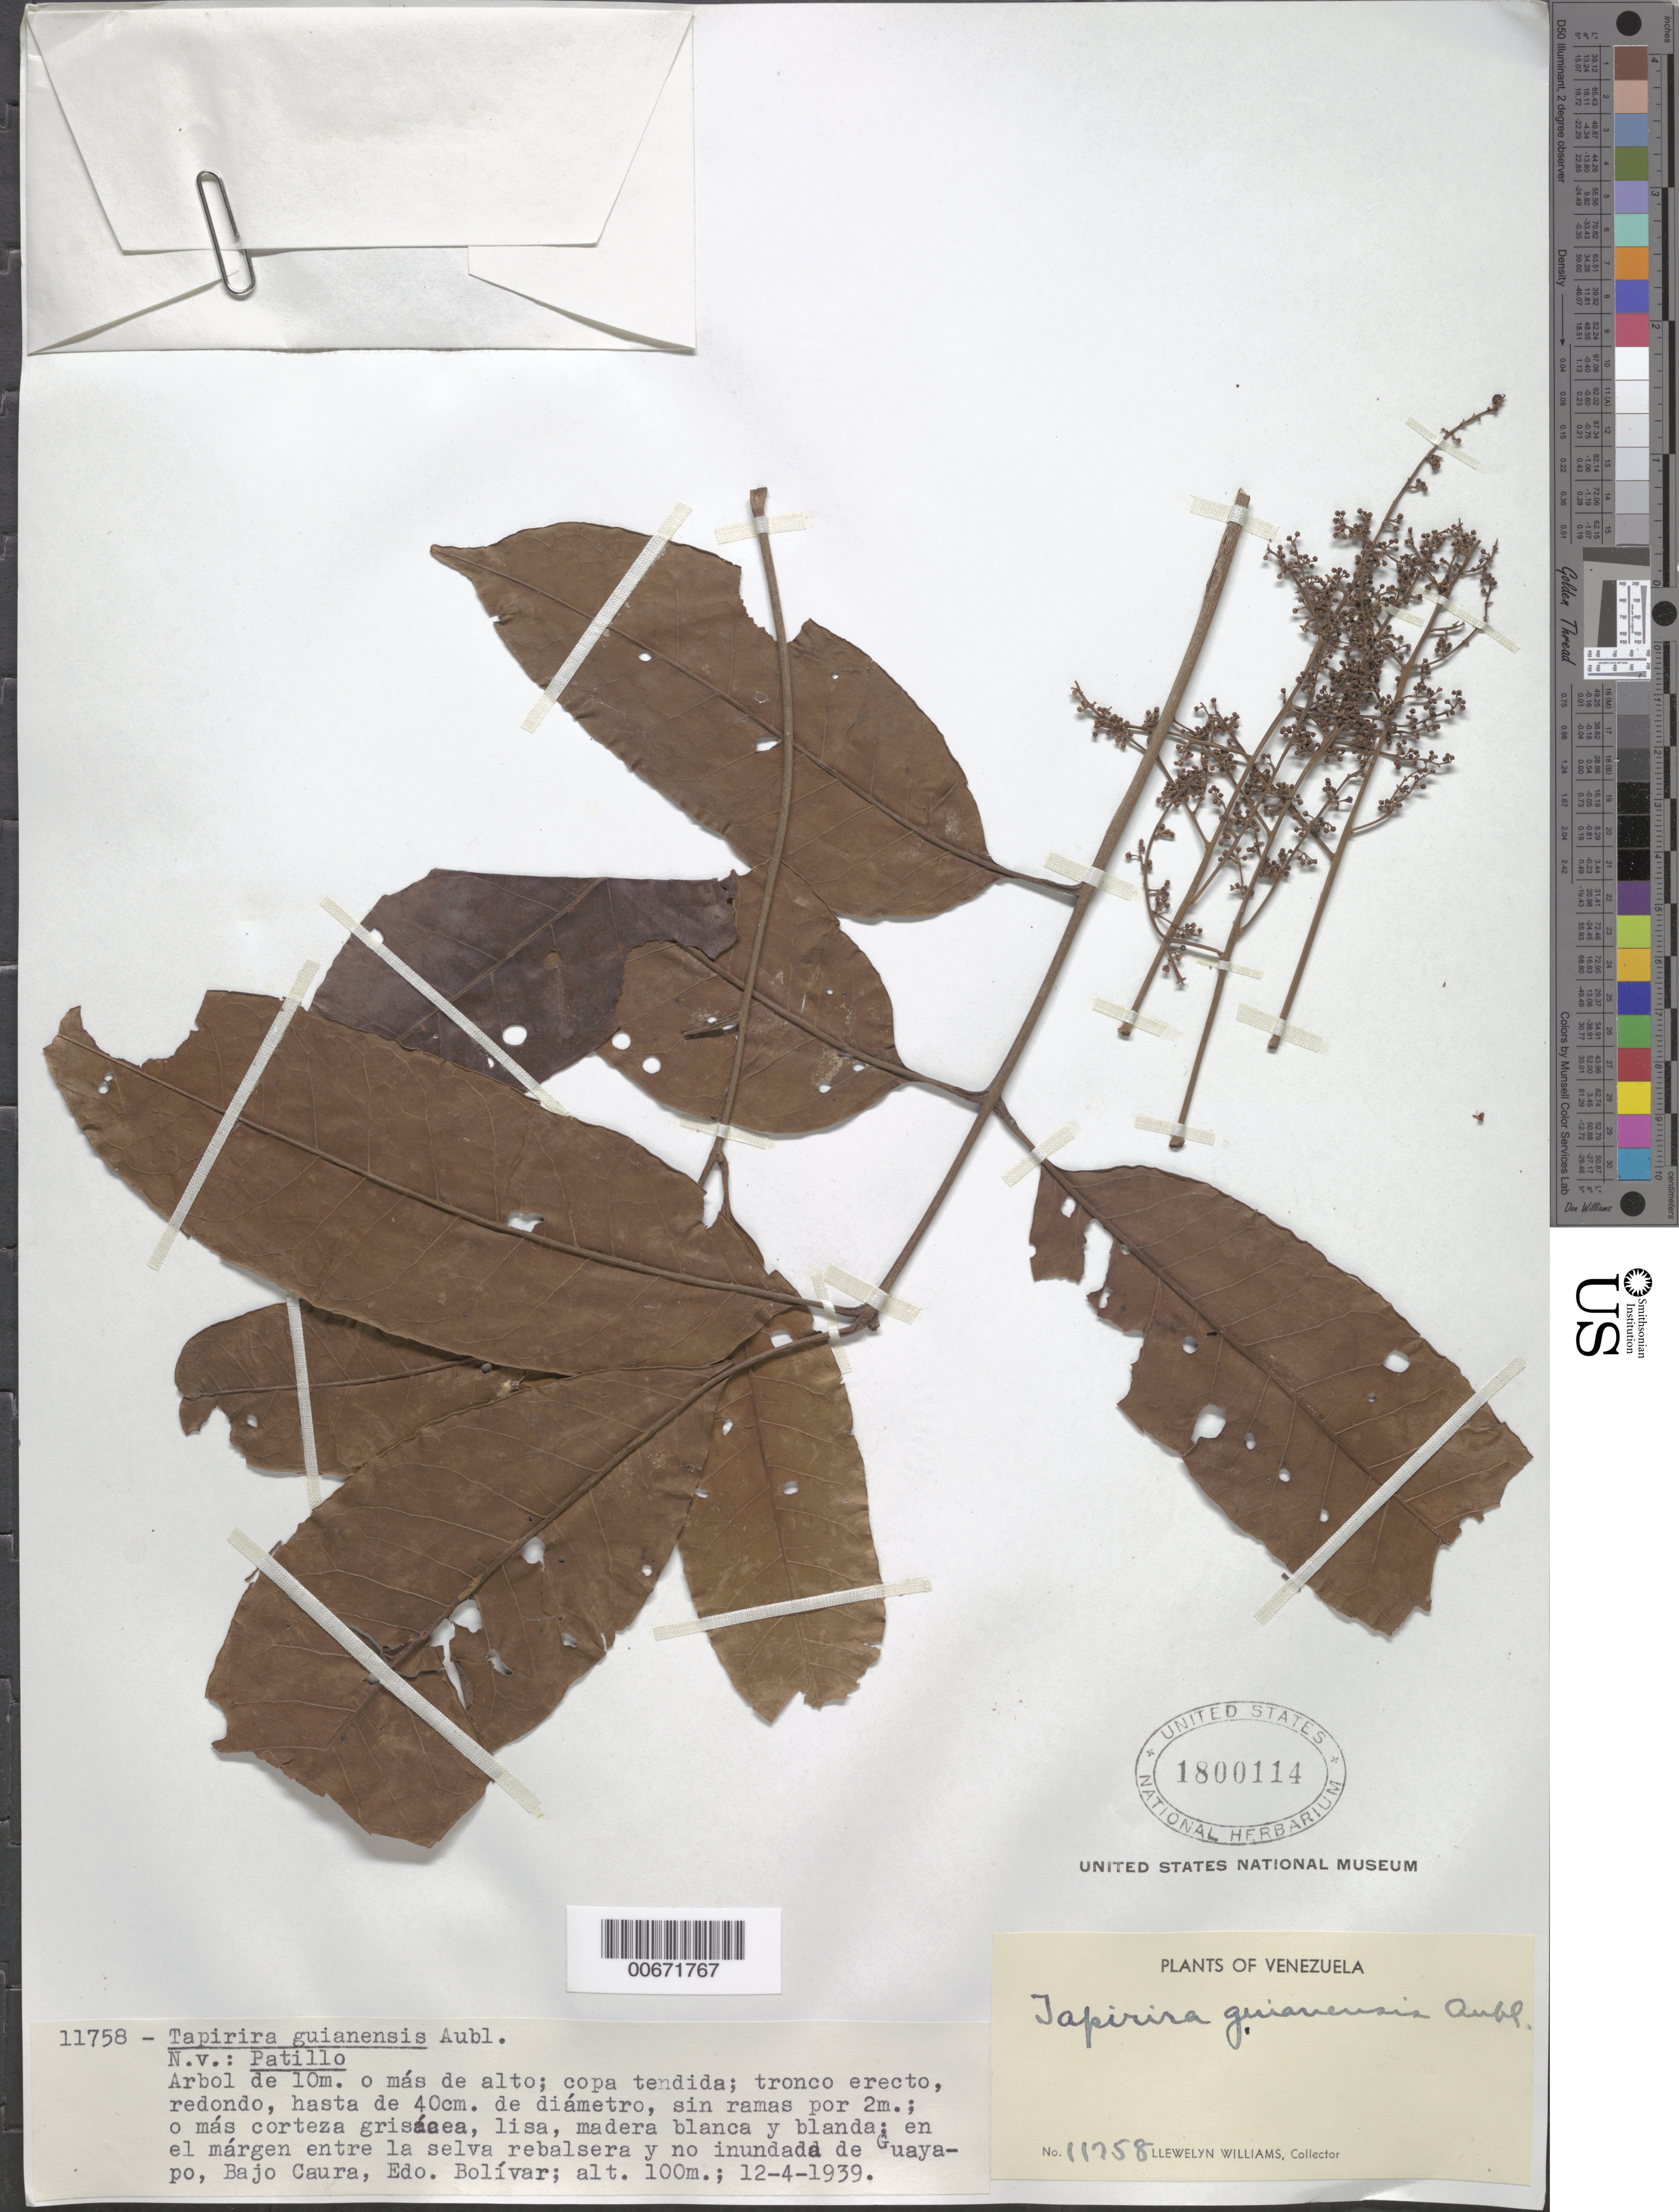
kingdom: Plantae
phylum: Tracheophyta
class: Magnoliopsida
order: Sapindales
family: Anacardiaceae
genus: Tapirira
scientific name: Tapirira guianensis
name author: Aubl.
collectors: Ll. Williams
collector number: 11758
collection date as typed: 12-Apr-39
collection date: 1939-04-12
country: Venezuela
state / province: Bolívar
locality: Guayapo, Bajo Caura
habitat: Border of non-inundated forest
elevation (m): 100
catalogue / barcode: US 1800114